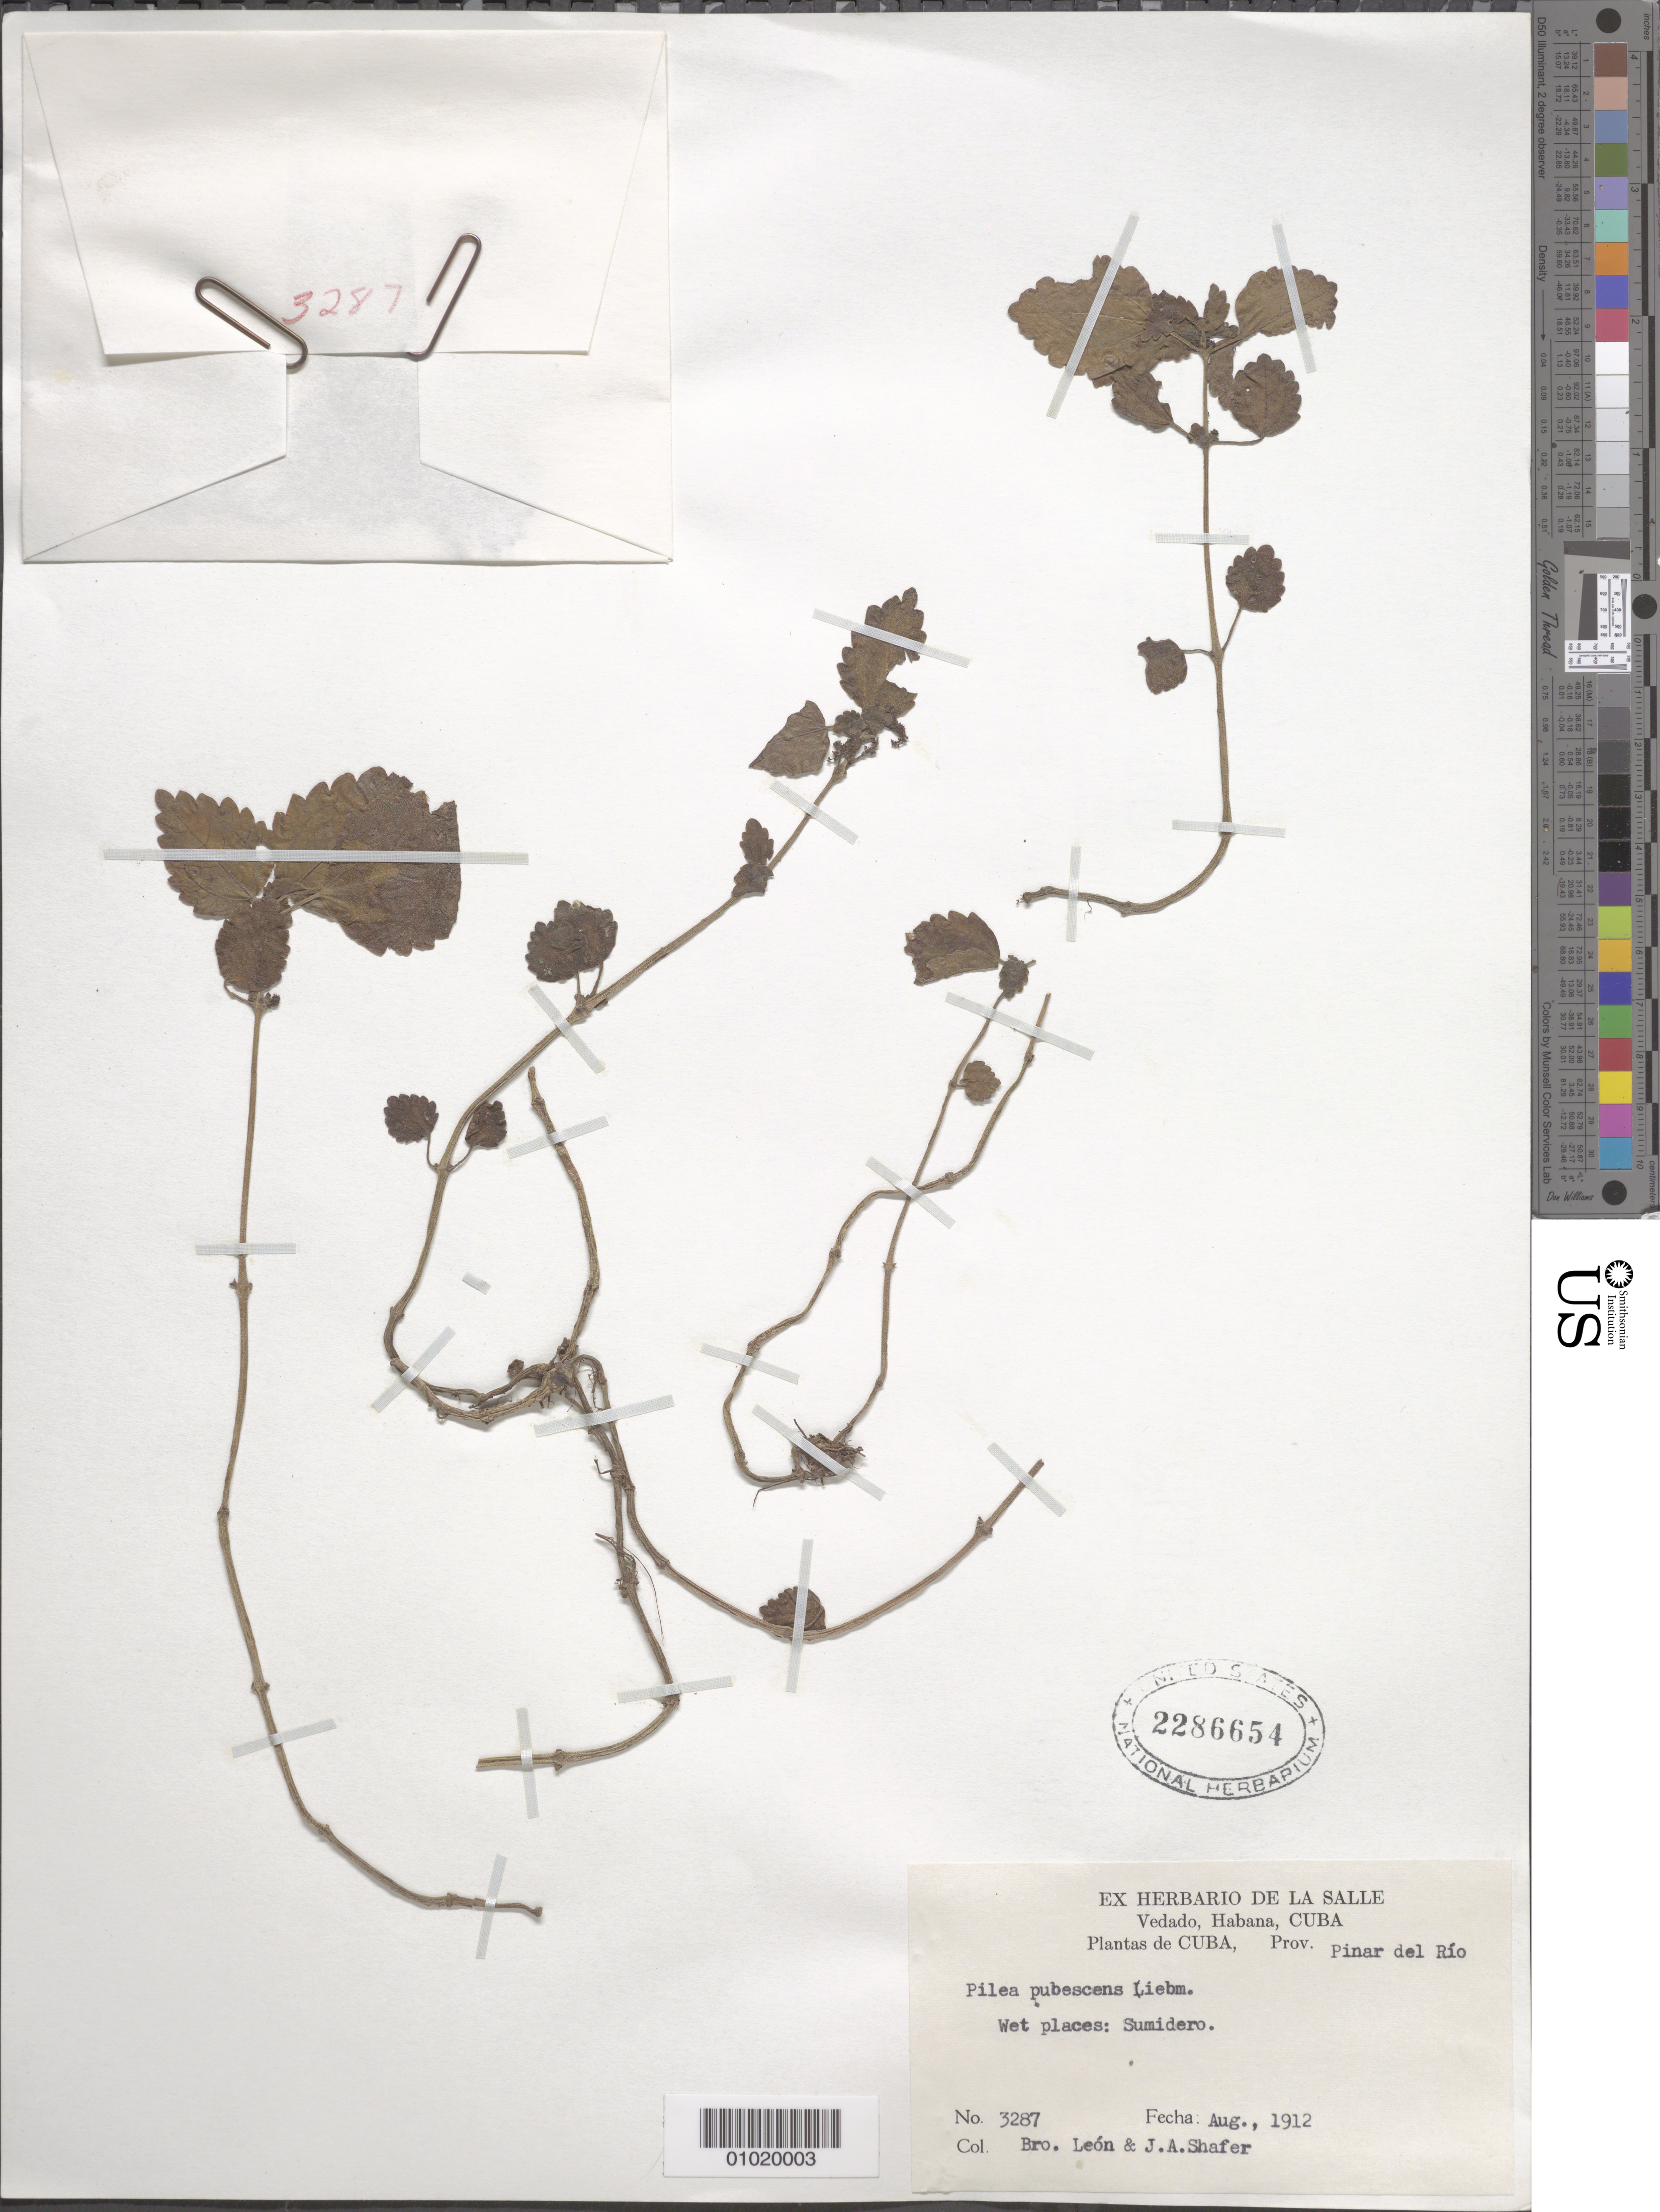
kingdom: Plantae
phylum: Tracheophyta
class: Magnoliopsida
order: Rosales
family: Urticaceae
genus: Pilea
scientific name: Pilea pubescens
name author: Liebm.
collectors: Bro. León & J. A. Shafer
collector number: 3287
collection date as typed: Aug 1912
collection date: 1912-08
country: Cuba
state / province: Pinar del Rio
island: Cuba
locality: Sumidero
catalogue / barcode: US 2286654